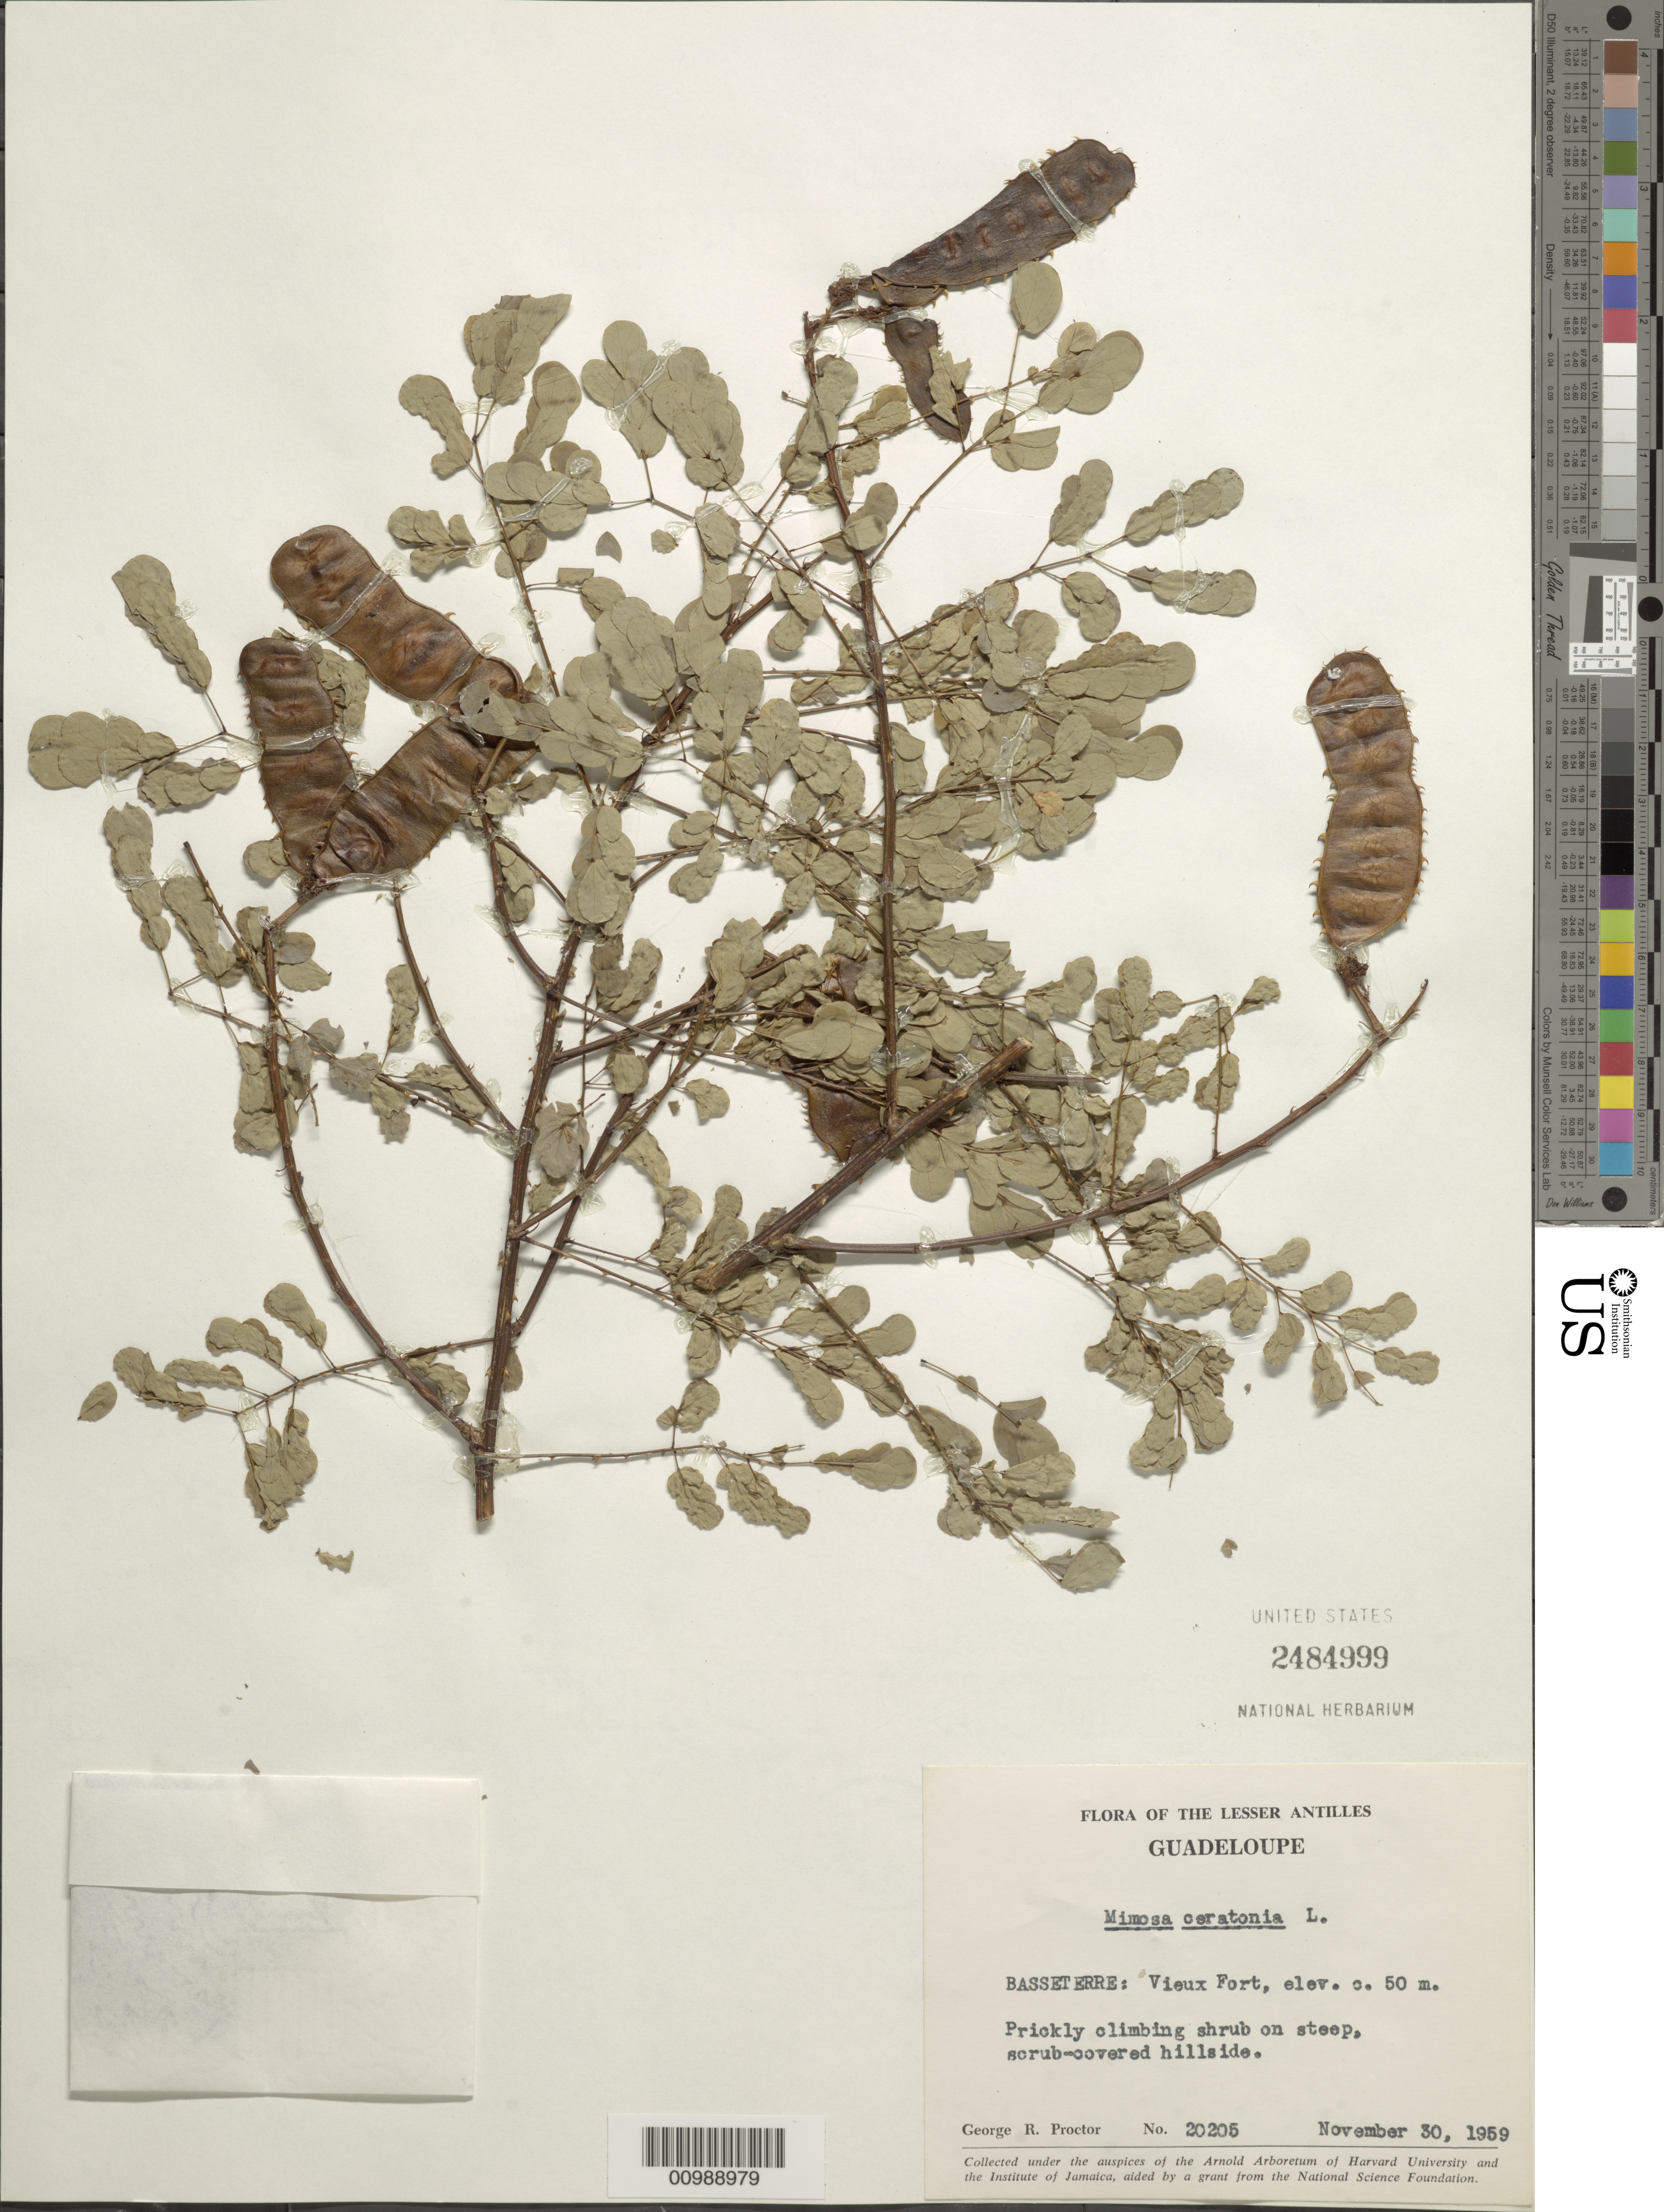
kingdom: Plantae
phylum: Tracheophyta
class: Magnoliopsida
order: Fabales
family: Fabaceae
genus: Mimosa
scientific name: Mimosa ceratonia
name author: L.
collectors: G. R. Proctor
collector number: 20205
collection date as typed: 30 Nov 1959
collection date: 1959-11-30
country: Guadeloupe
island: Basse Terre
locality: Vieux Fort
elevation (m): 50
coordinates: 0 N, 0 E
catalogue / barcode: US 2484999